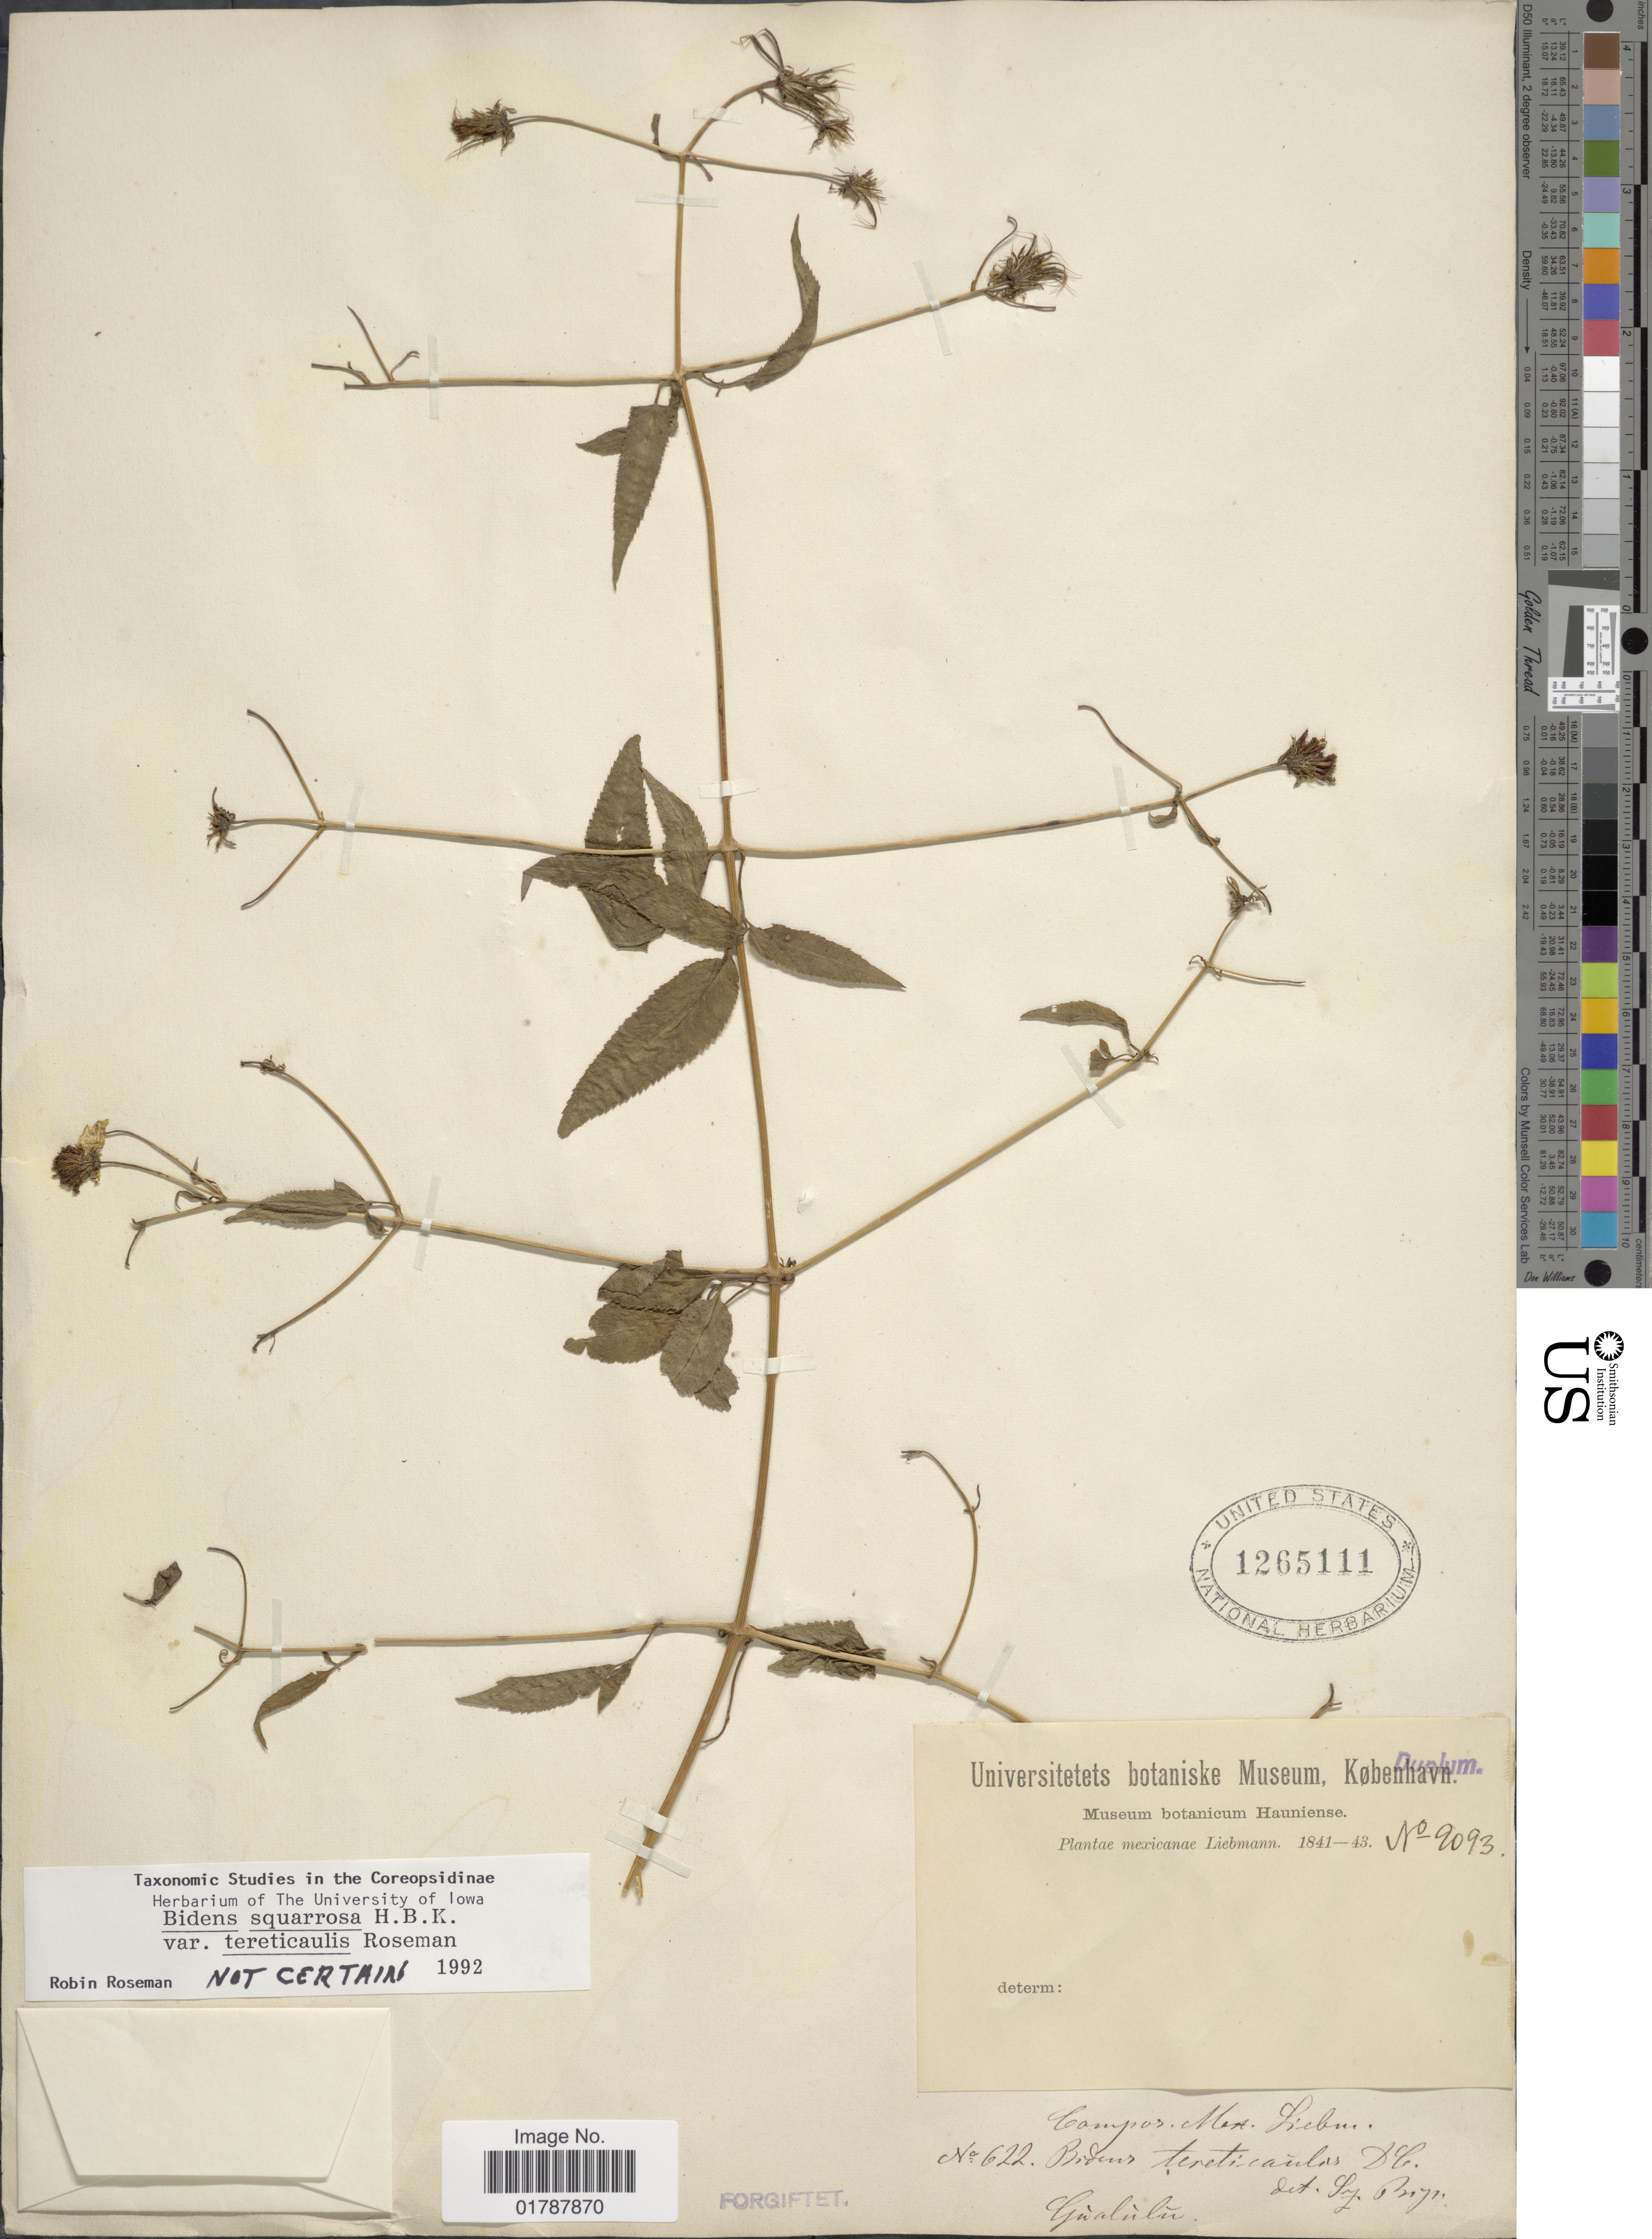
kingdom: Plantae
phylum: Tracheophyta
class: Magnoliopsida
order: Asterales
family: Asteraceae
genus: Bidens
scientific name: Bidens squarrosa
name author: Kunth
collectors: Liebmann, --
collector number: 9093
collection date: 1841/1843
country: Mexico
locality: Gualulu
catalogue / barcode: US 1265111